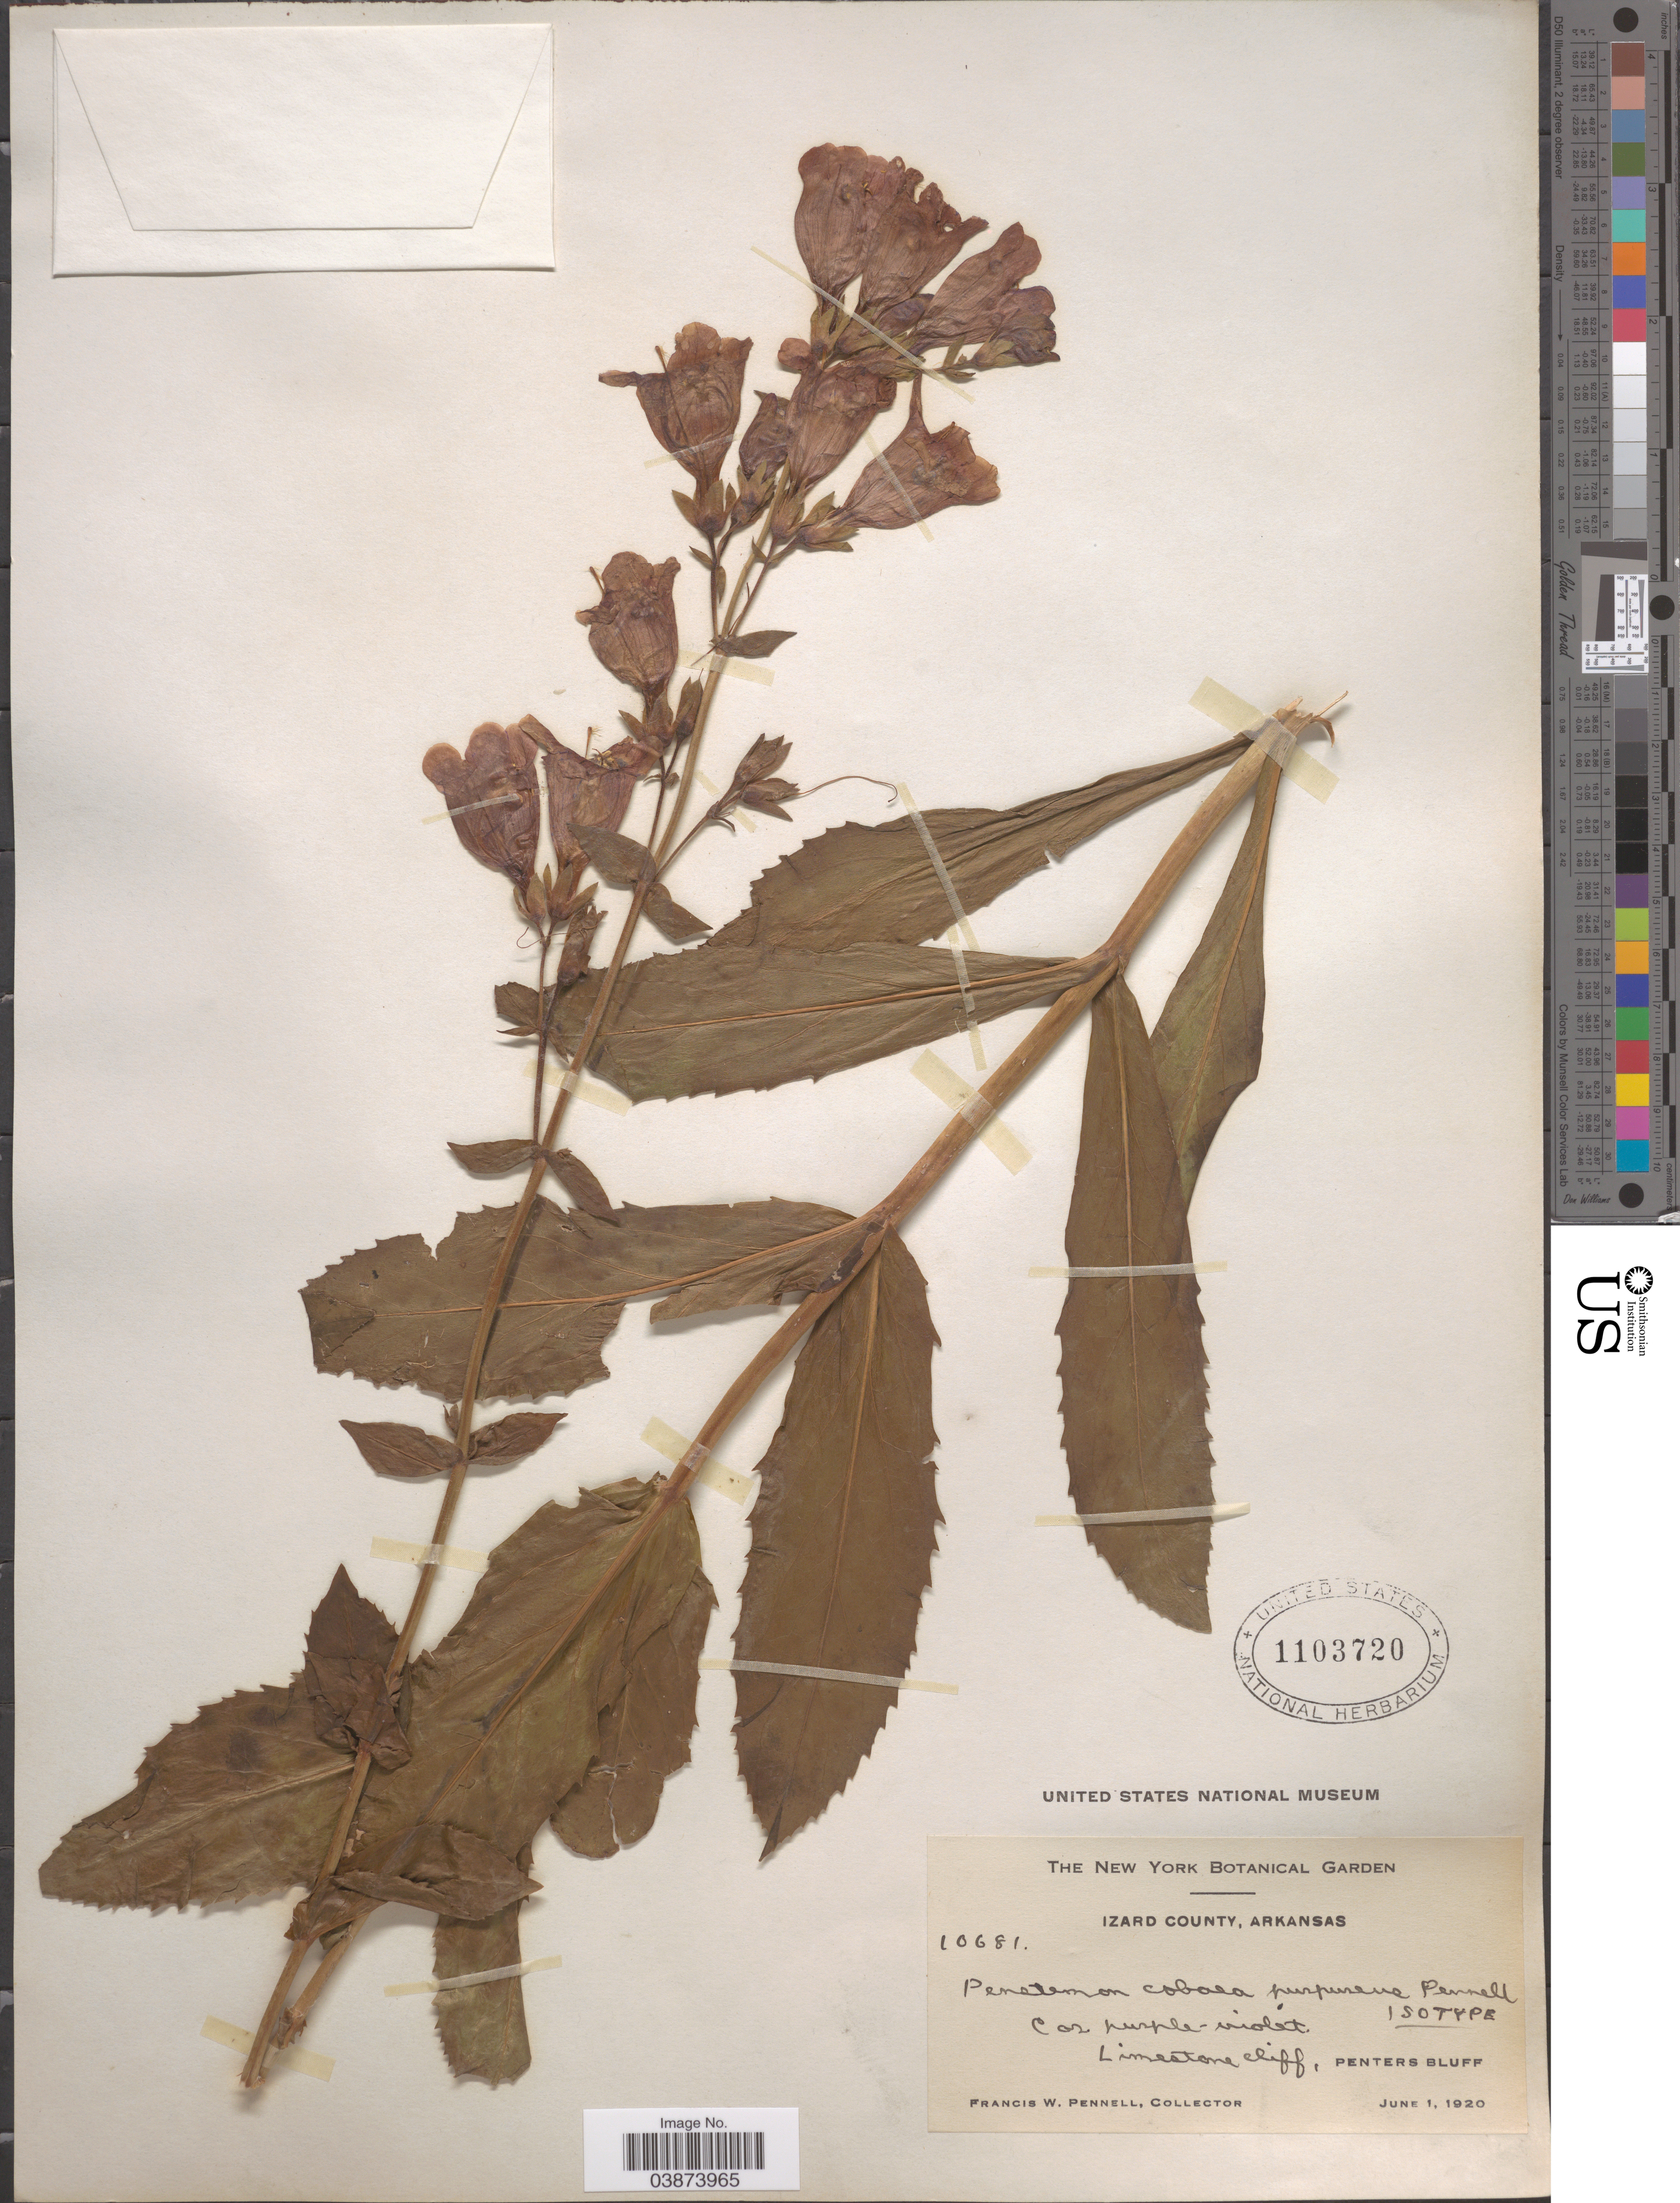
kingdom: Plantae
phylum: Tracheophyta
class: Magnoliopsida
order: Lamiales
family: Plantaginaceae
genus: Penstemon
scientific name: Penstemon cobaea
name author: (Nutt.)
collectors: F. W. Pennell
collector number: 10681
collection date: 1920-06-01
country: United States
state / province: Arkansas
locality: Izard County. Limestone cliff, Penters Bluff.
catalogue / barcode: US 1103720